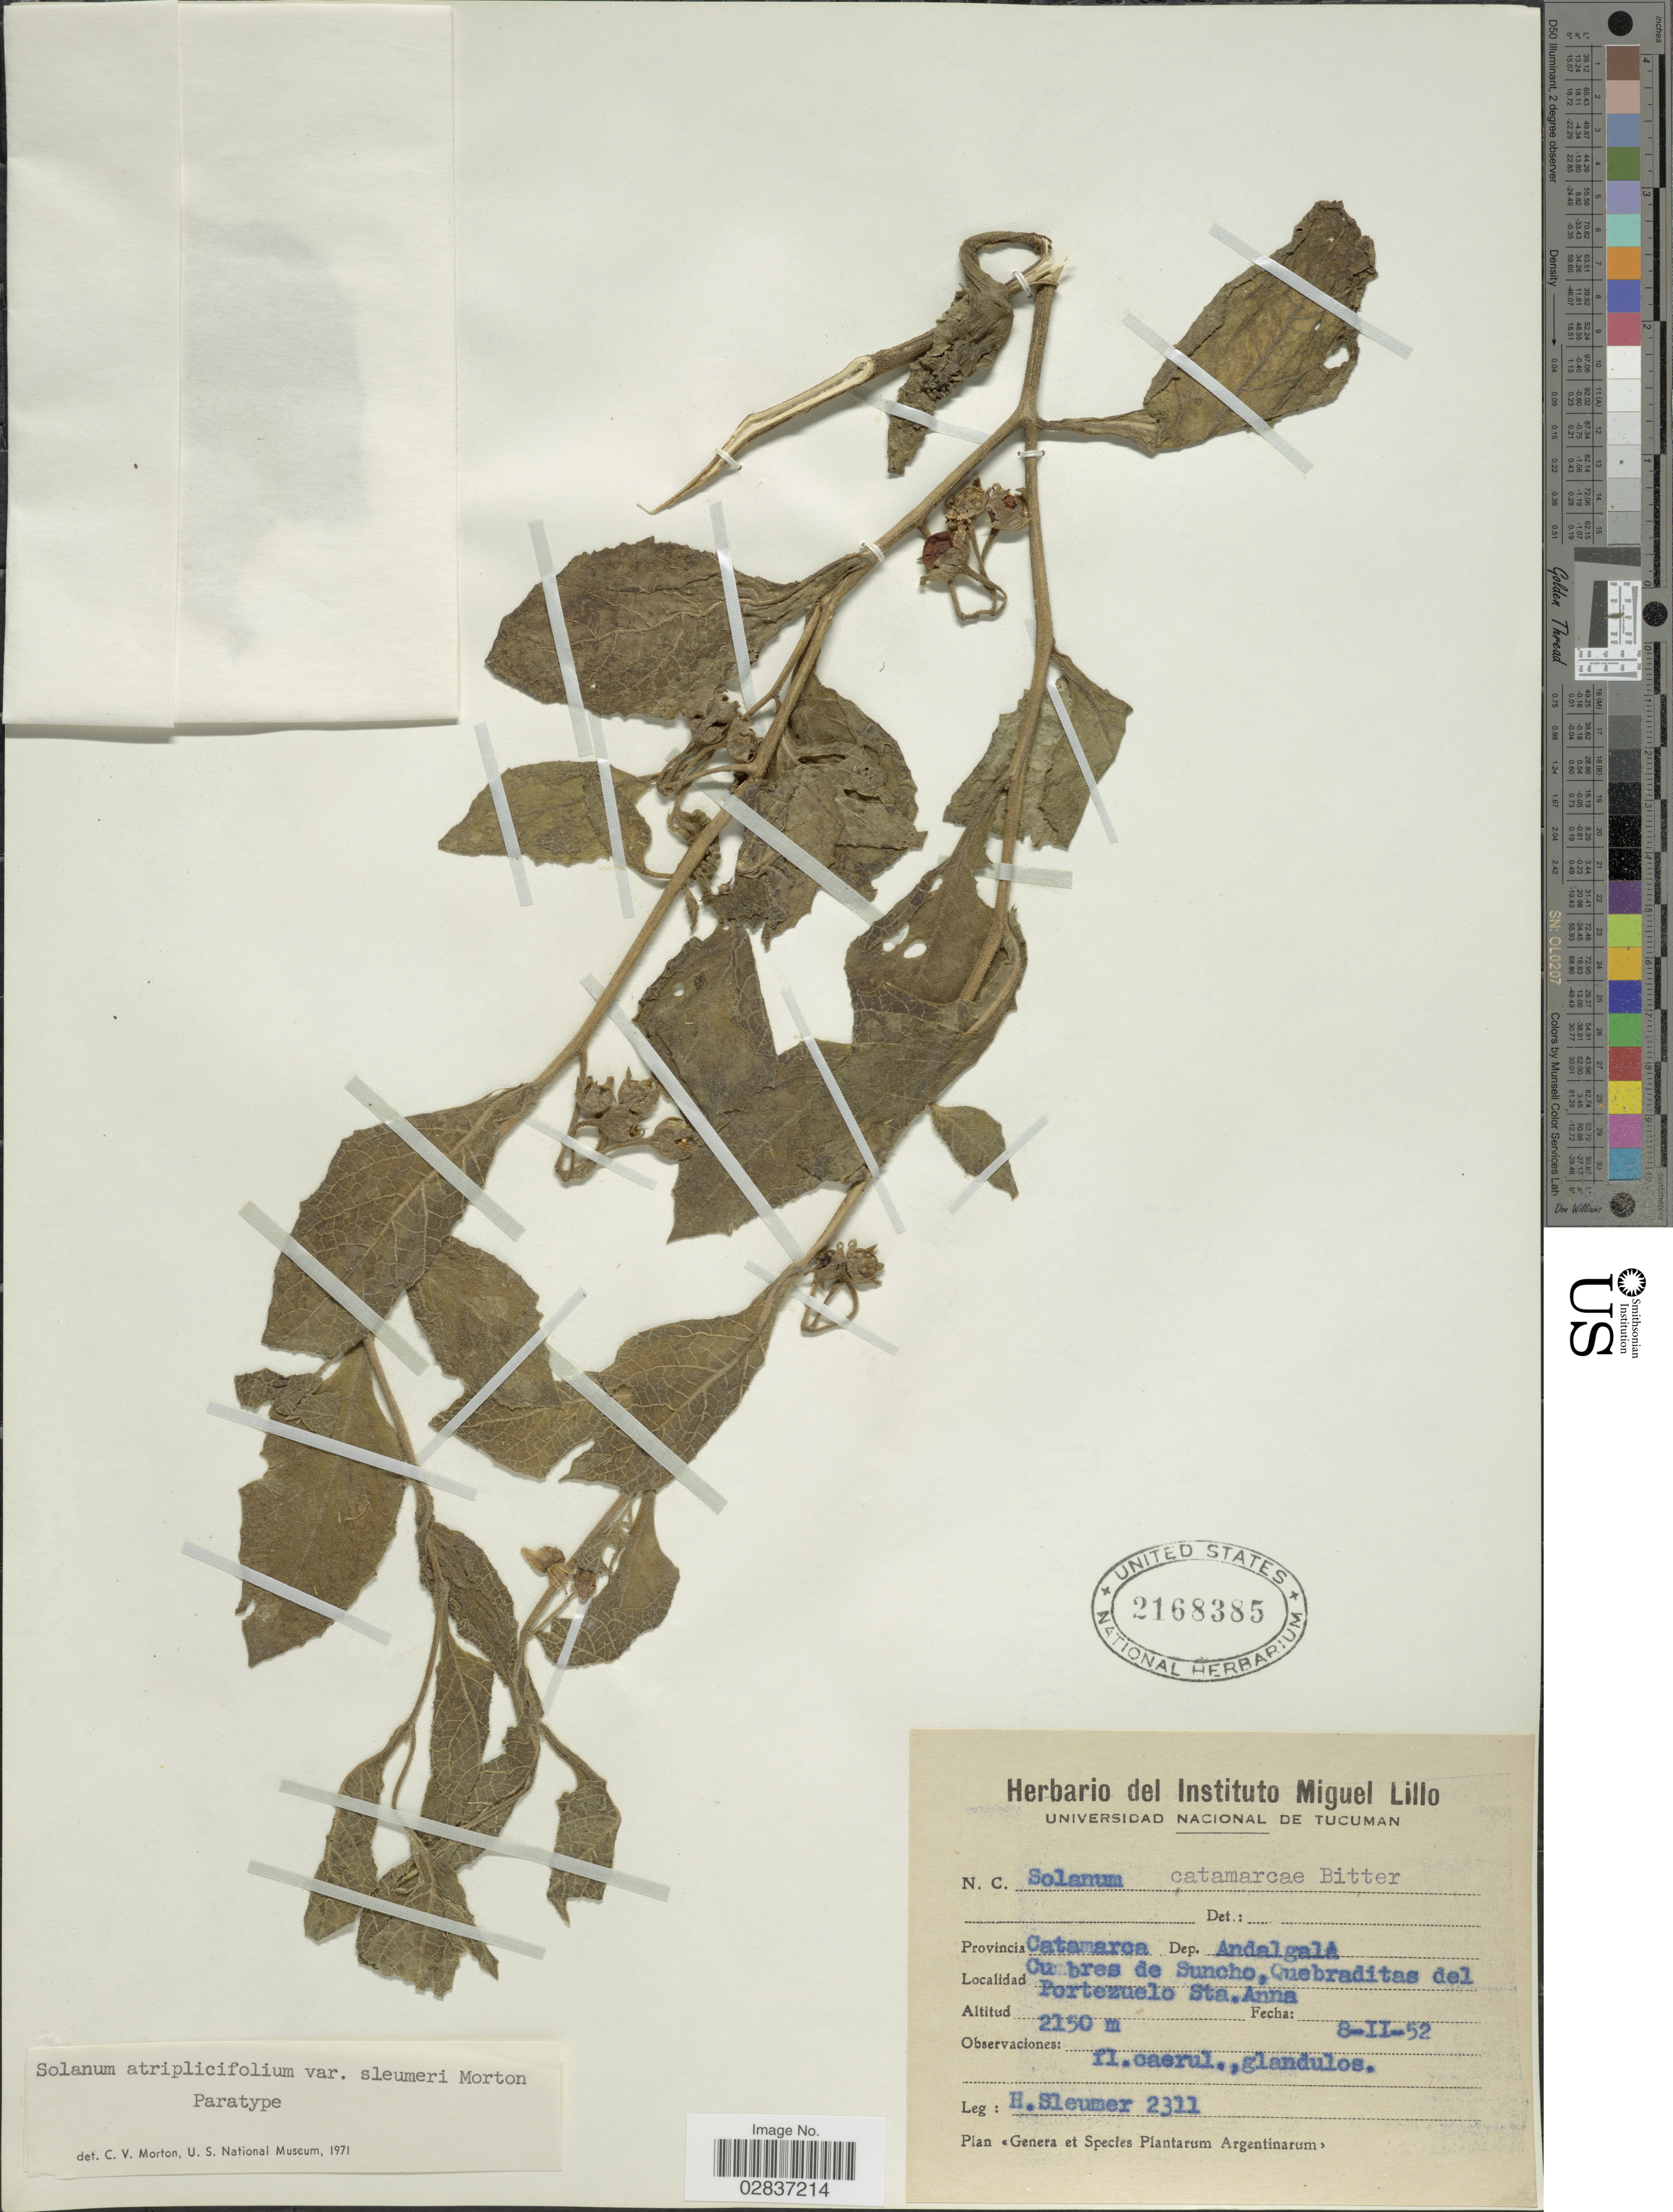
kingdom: Plantae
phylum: Tracheophyta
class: Magnoliopsida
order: Solanales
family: Solanaceae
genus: Solanum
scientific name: Solanum atriplicifolium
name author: Gillies ex Nees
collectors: H. O. Sleumer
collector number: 2311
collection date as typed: Transcribed d/m/y: 8/2/52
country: Argentina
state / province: Catamarca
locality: Provincia Catamarca, Dep. Andalgalá, Cumbres de Suncho, Quebraditas del Portezuelo Sta. Anna.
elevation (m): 2150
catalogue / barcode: US 2168385